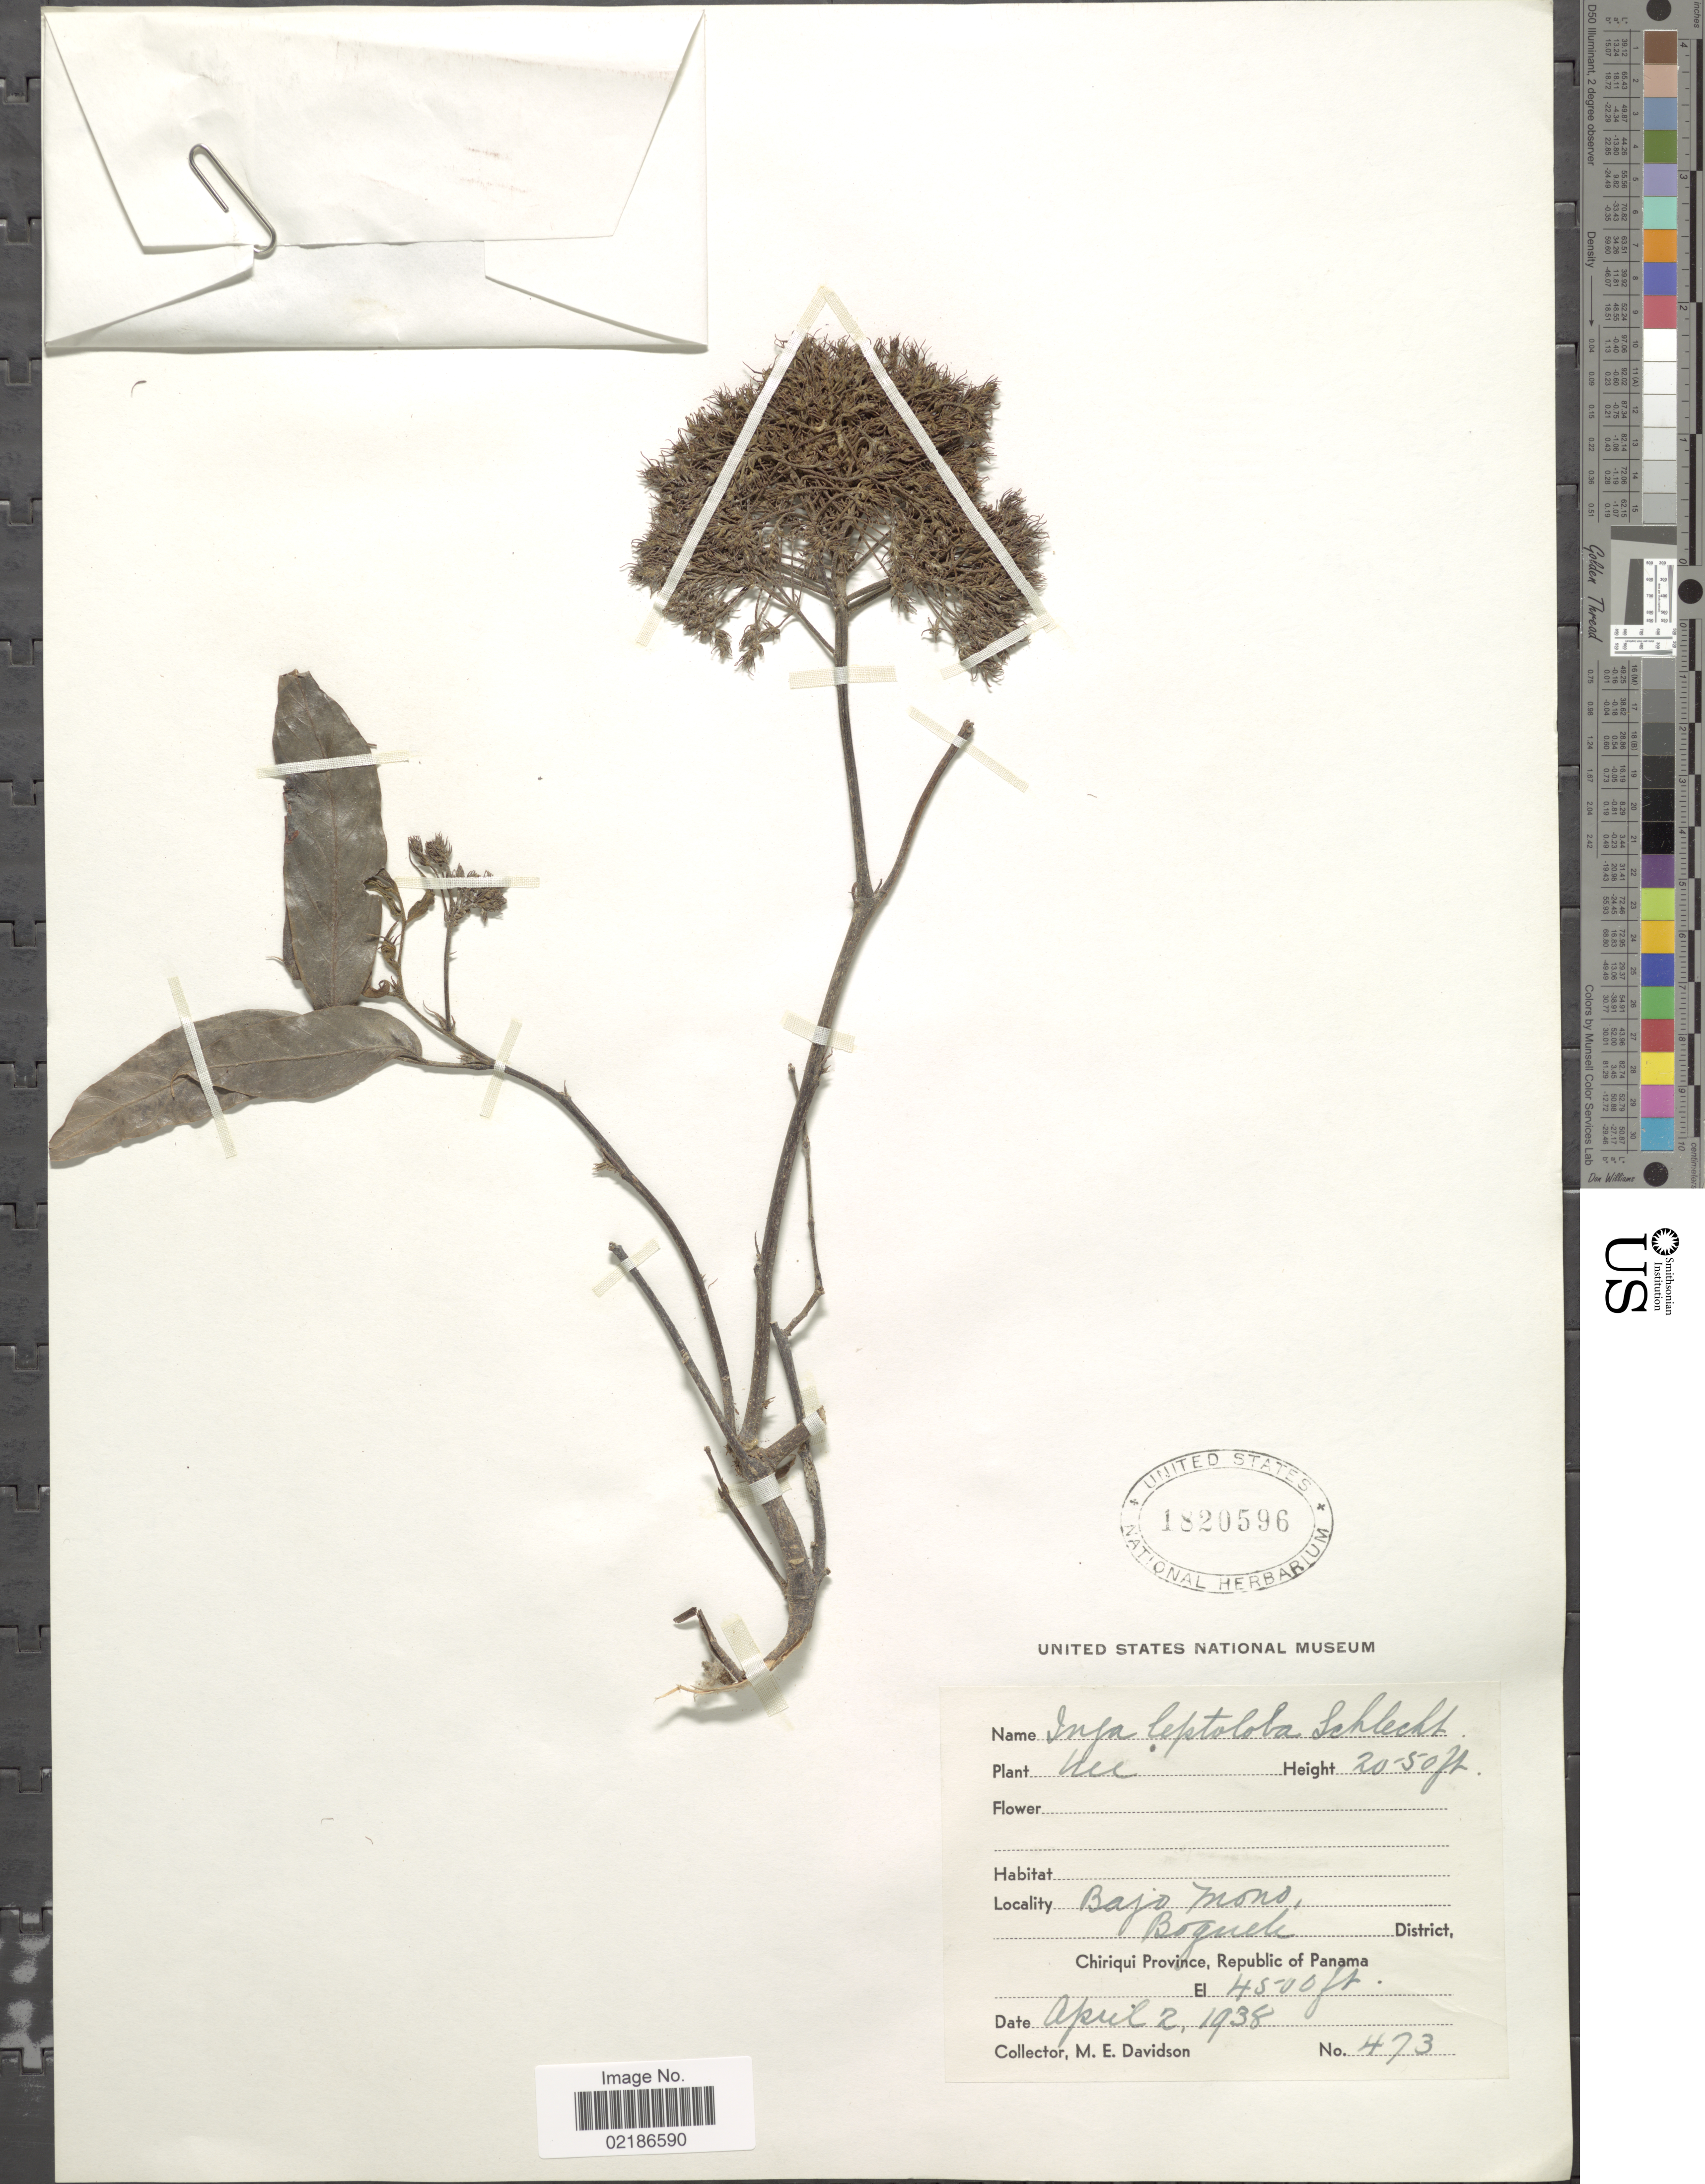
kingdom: Plantae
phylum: Tracheophyta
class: Magnoliopsida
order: Fabales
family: Fabaceae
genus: Inga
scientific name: Inga punctata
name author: Willd.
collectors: M. E. Davidson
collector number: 473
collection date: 1938-04-02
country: Panama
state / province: Chiriqui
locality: Bajo Mono, Boquete District, Republic of Panama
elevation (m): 1372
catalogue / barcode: US 1820596